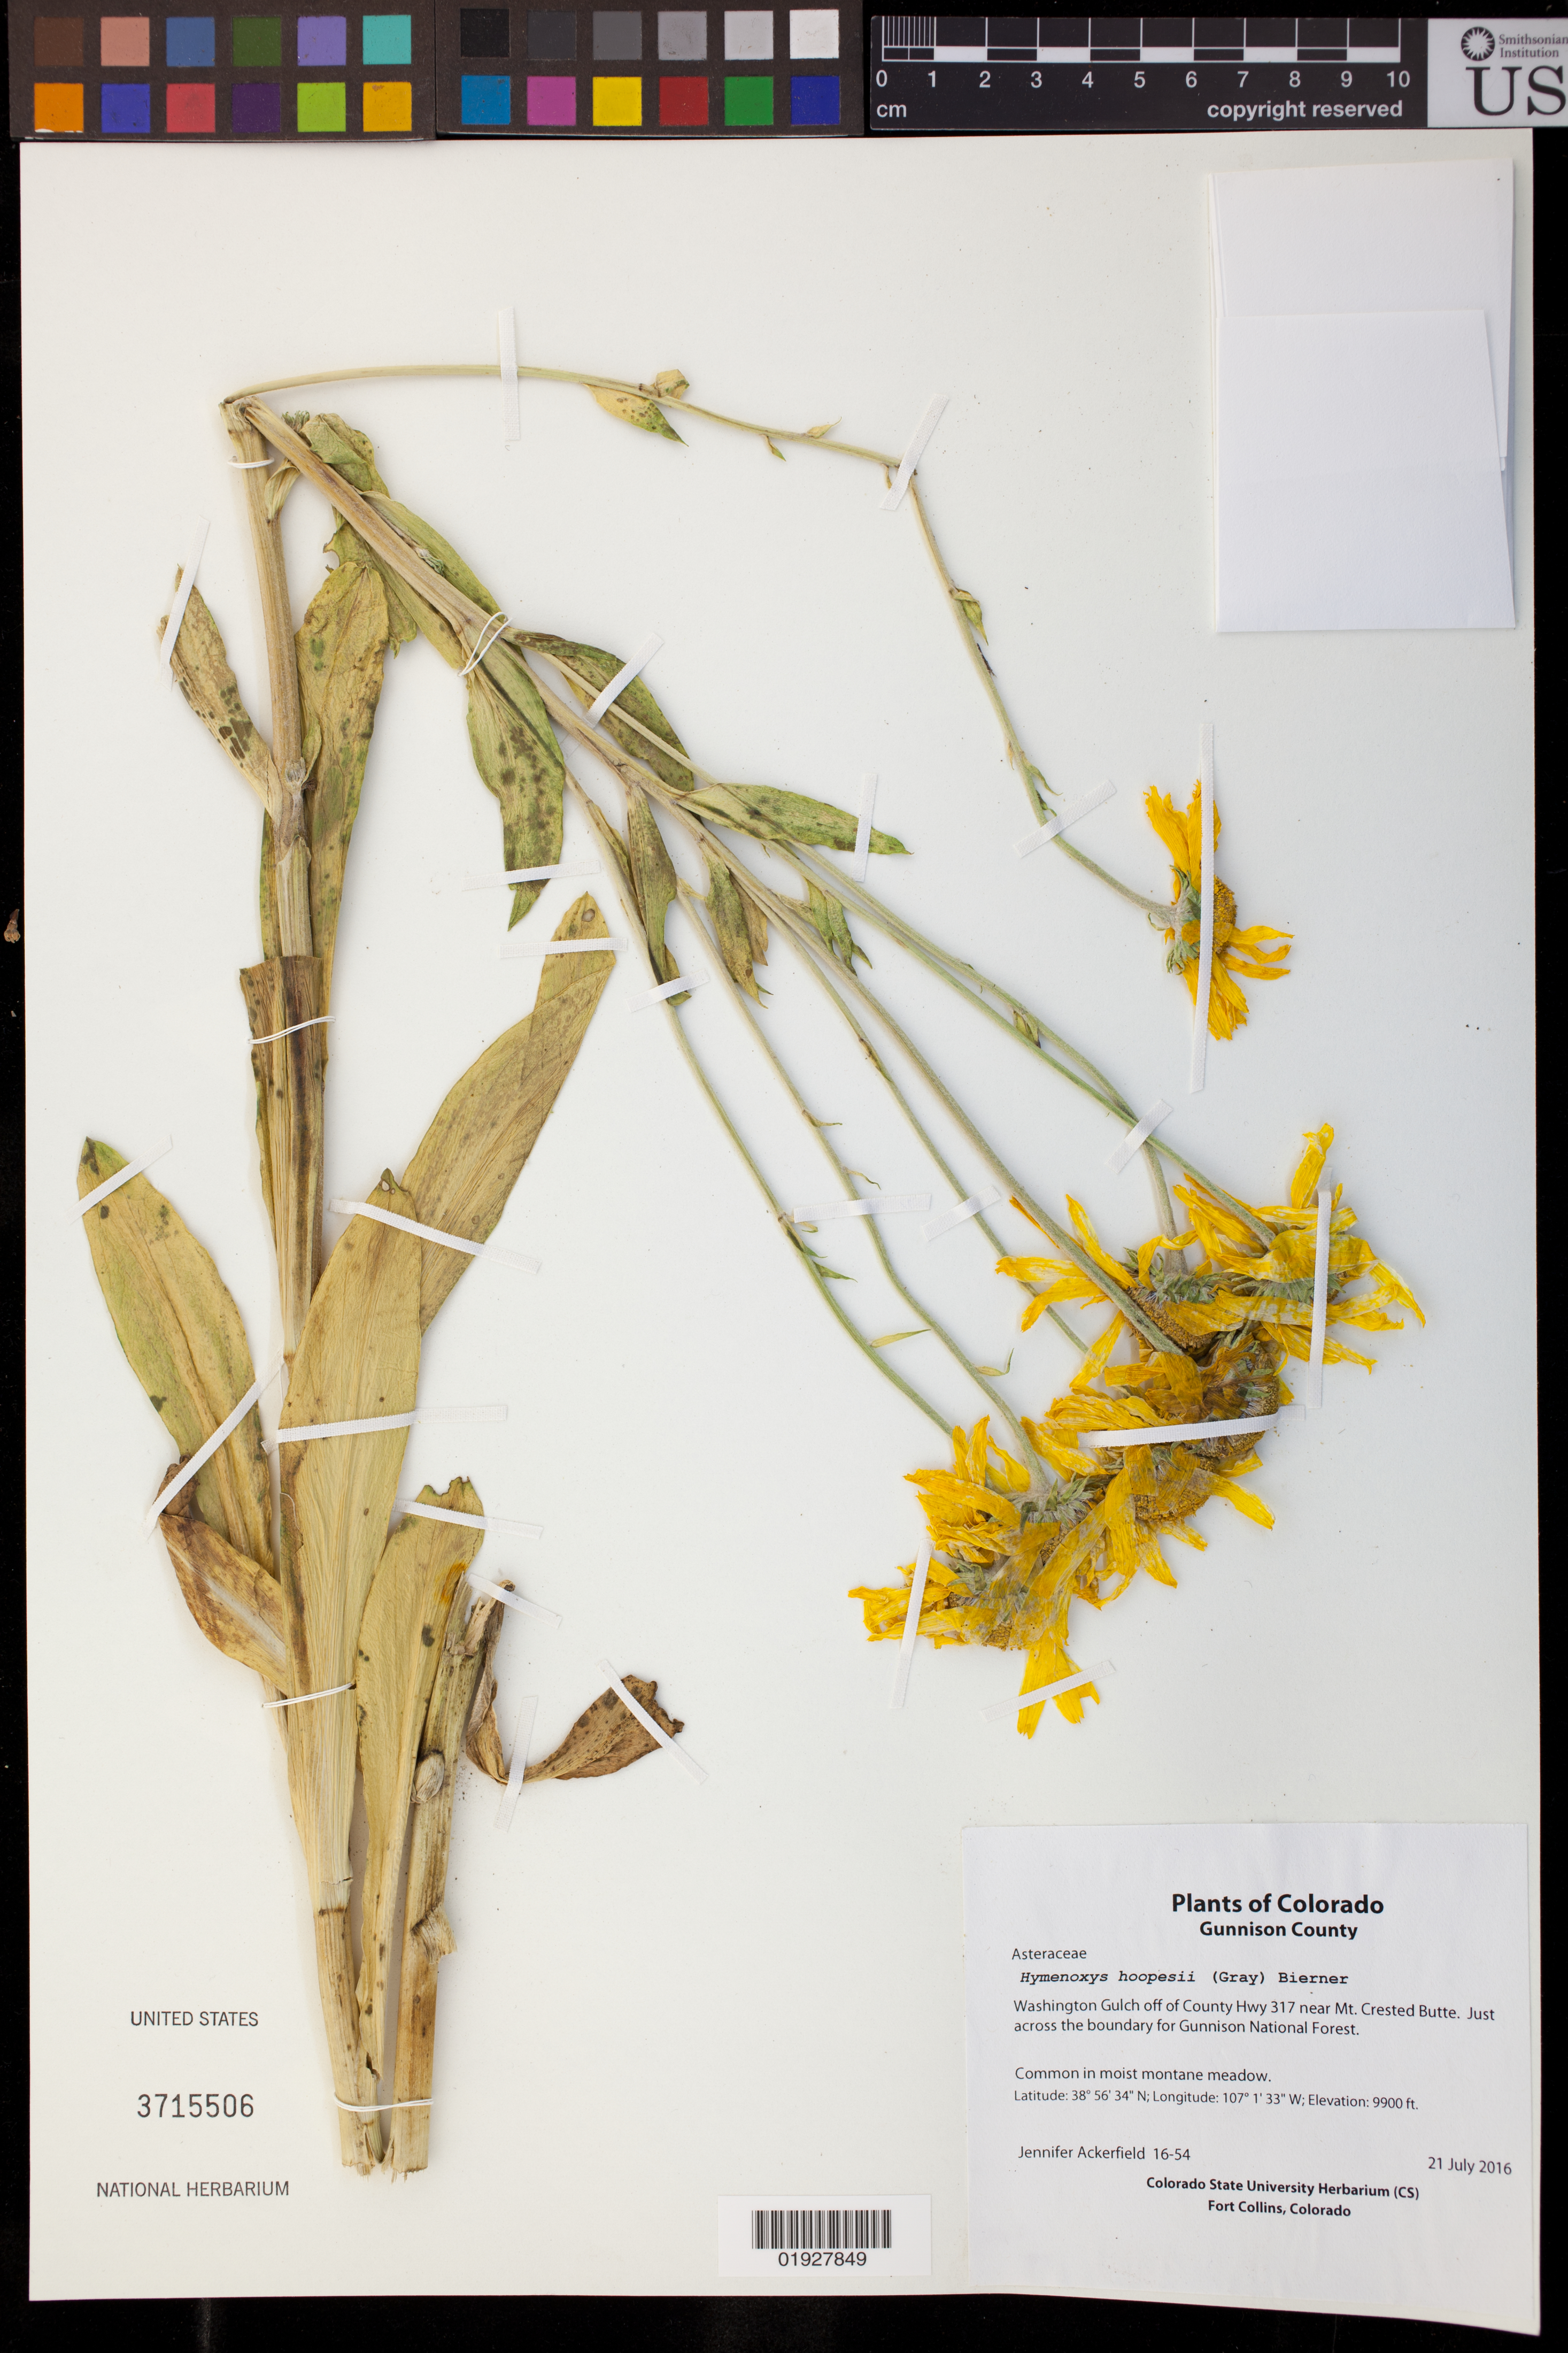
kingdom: Plantae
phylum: Tracheophyta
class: Magnoliopsida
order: Asterales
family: Asteraceae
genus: Hymenoxys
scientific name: Hymenoxys hoopesii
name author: (A. Gray) Bierner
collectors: J. Ackerfield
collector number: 16-54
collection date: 2016-07-21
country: United States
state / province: Colorado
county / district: Gunnison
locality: Washington Gulch off of County Hwy 317 near Mt. Crested Butte. Just across the boundary for Gunnison National Forest.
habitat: Common in moist montane meadow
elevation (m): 3018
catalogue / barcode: US 3715506